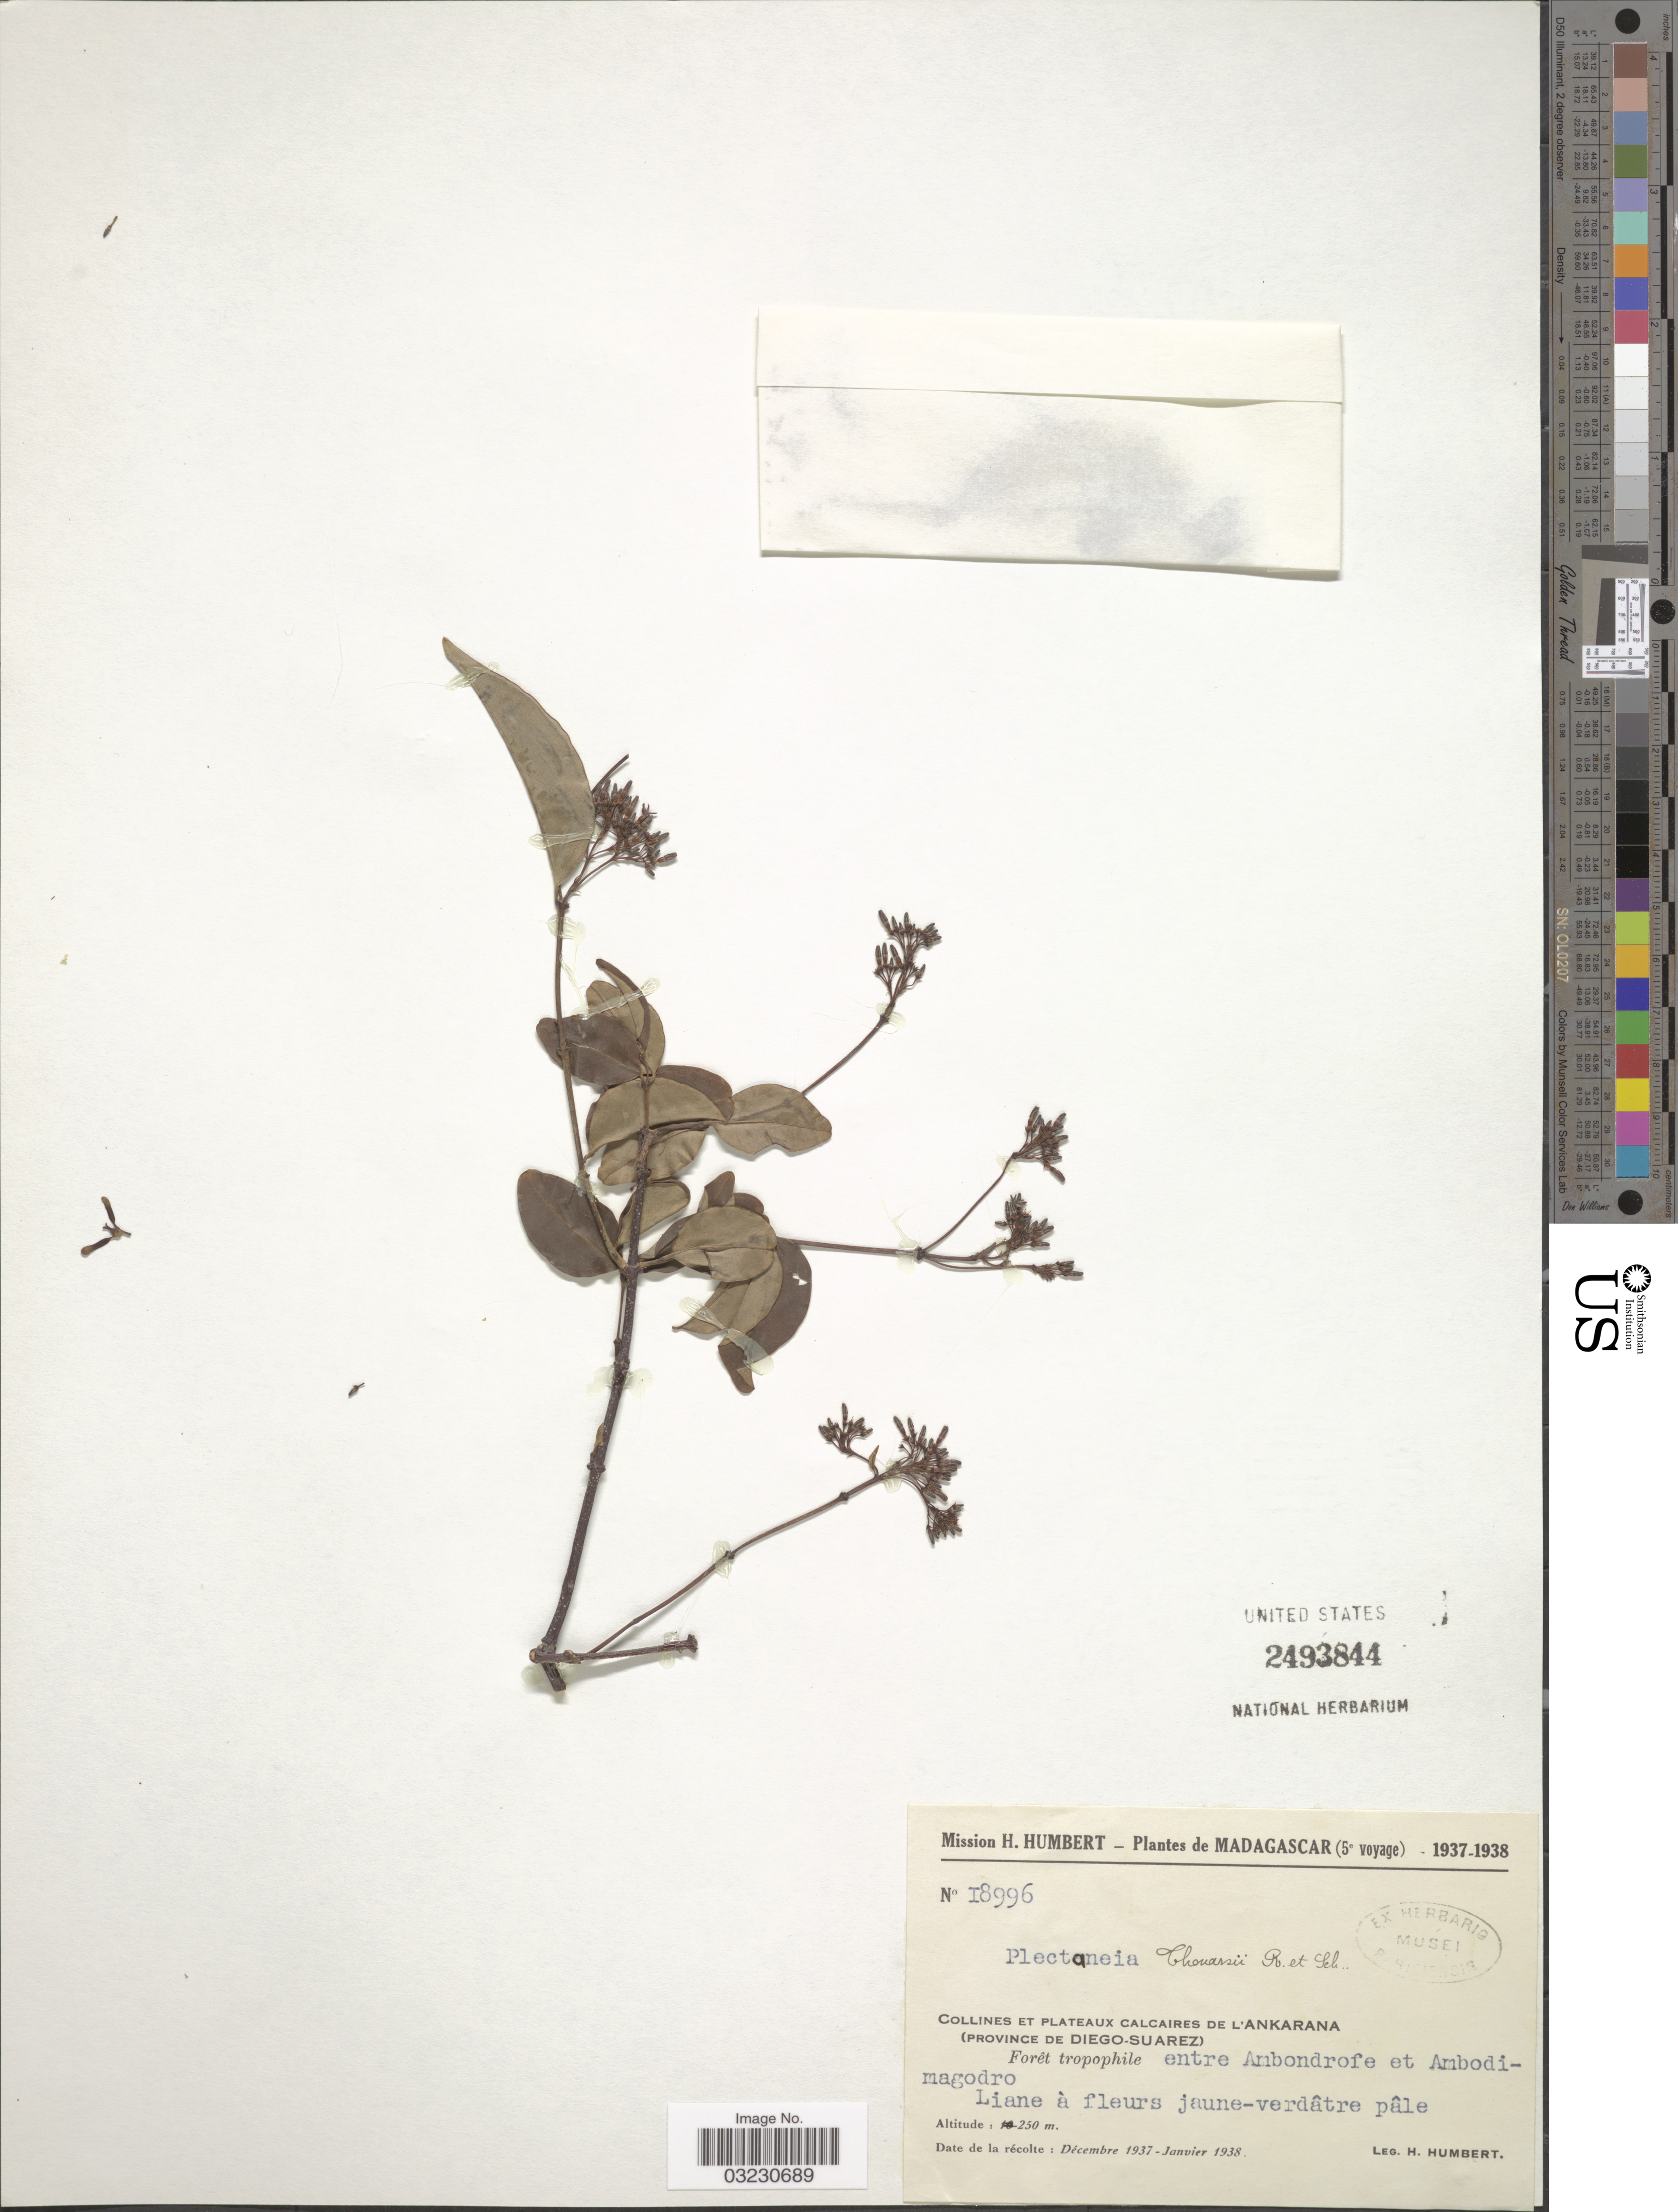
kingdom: Plantae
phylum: Tracheophyta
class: Magnoliopsida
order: Gentianales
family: Apocynaceae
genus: Plectaneia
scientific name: Plectaneia thouarsii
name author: Roem. & Schult.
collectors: H. Humbert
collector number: I8996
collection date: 1937-12/1938-01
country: Madagascar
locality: Collines et Plateaux Calcaires De L'Ankarana (Province de Diego-Suarez), Forêt tropophile entre Ambondrofe et Ambodimagodro.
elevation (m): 250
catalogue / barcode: US 2493844